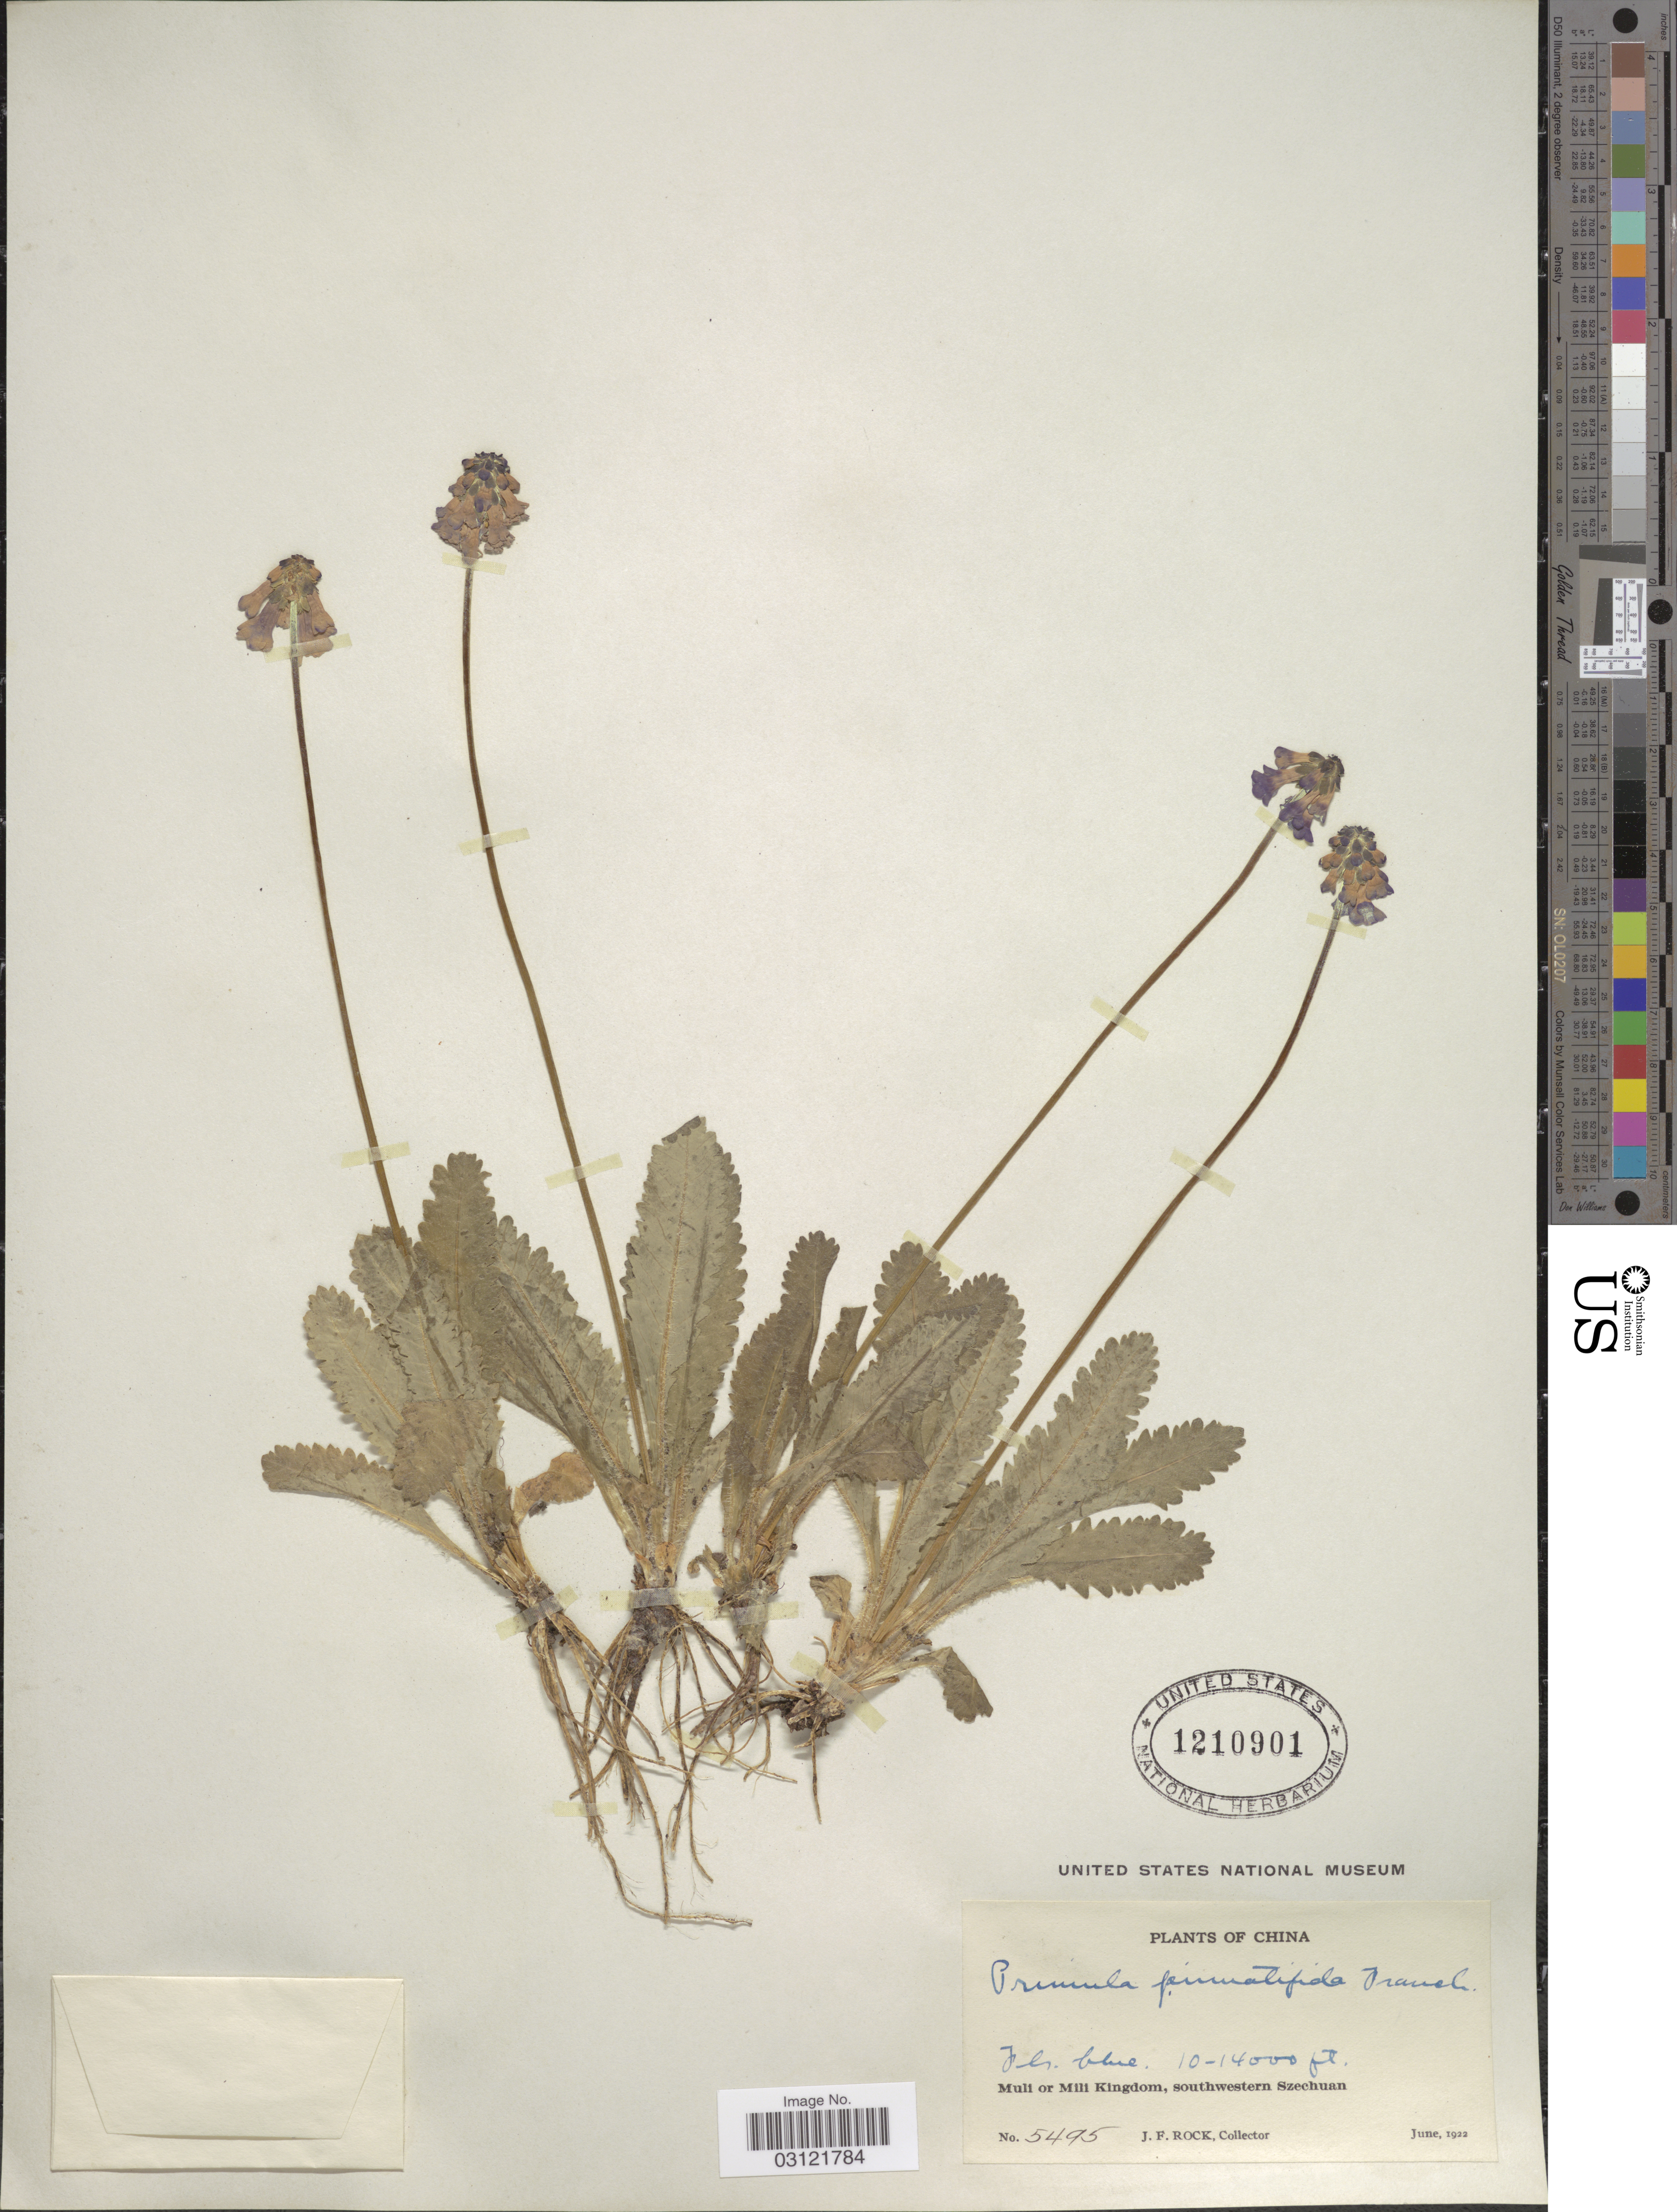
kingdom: Plantae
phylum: Tracheophyta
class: Magnoliopsida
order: Ericales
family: Primulaceae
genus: Primula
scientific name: Primula pinnatifida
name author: Franch.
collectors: J. Rock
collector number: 5495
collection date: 1922-06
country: China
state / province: Sichuan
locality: Muli or Mili Kingdom, southwestern Szechuan.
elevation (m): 3048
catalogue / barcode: US 1210901